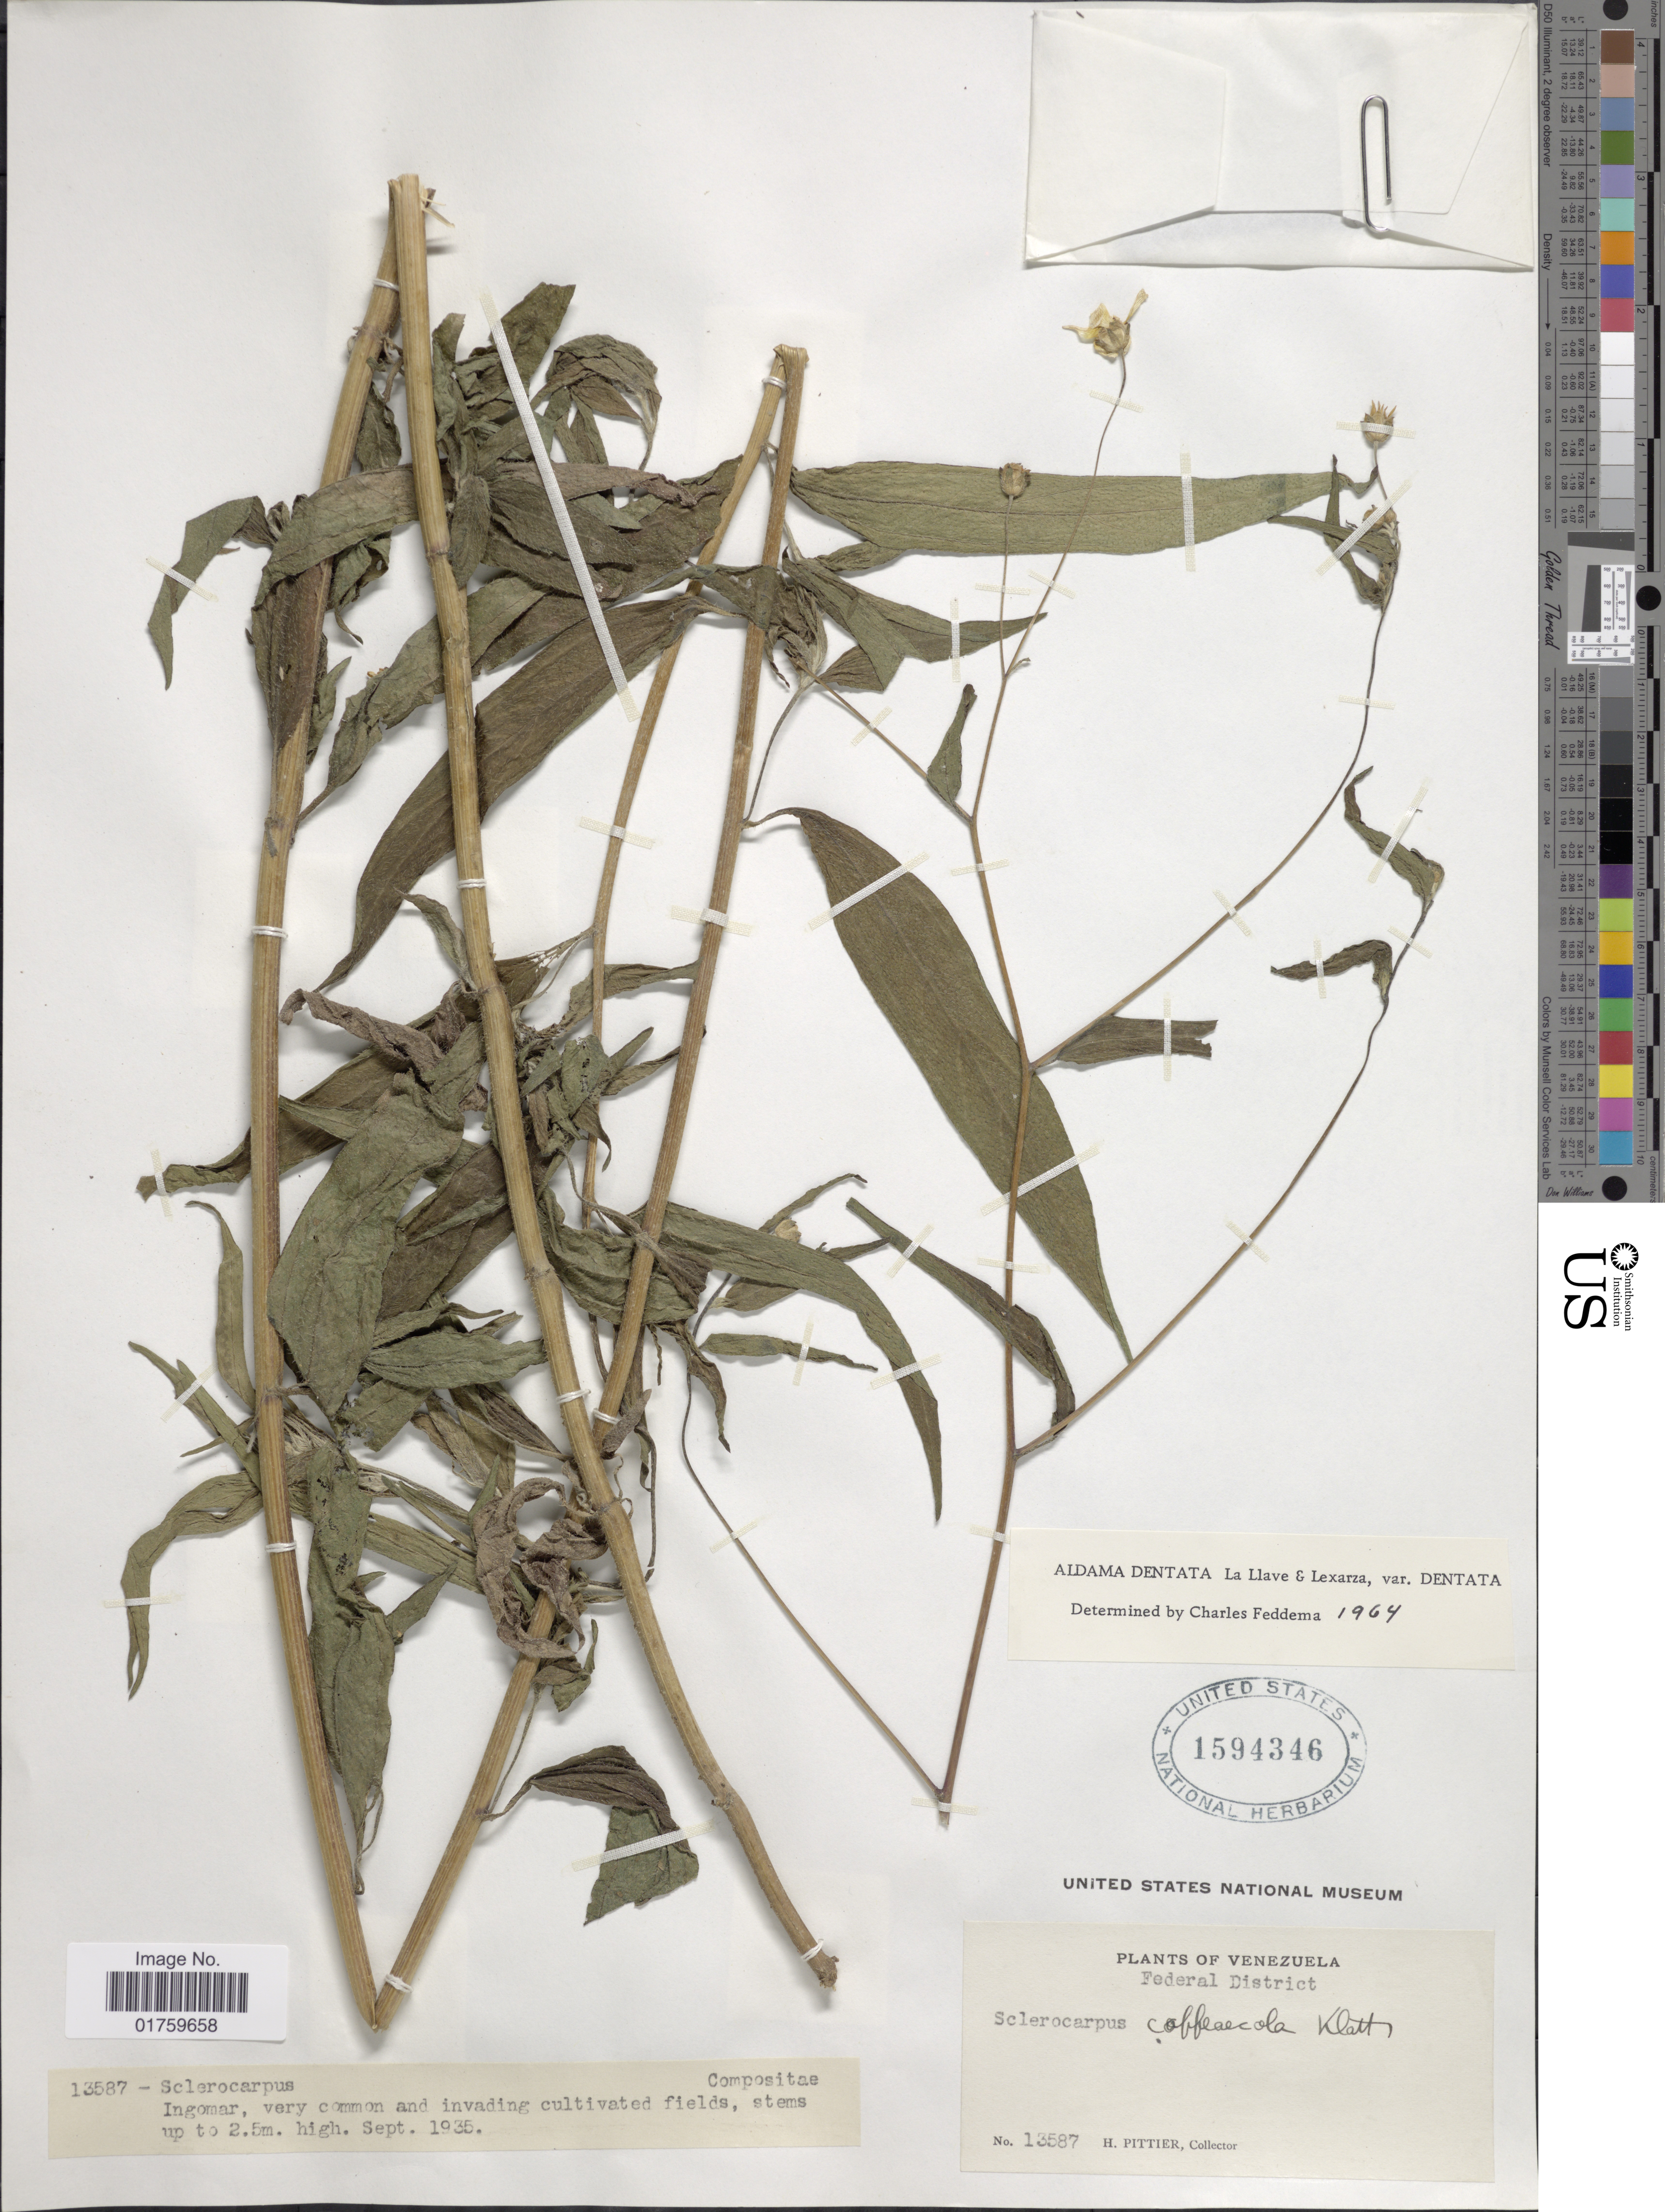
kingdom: Plantae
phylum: Tracheophyta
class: Magnoliopsida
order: Asterales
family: Asteraceae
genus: Aldama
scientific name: Aldama dentata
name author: La Llave ex La Llave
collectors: H. F. Pittier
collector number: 13587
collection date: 1935-09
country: Venezuela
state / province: Distrito Federal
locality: Ingomar, very common and invading cultivated fields.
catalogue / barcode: US 1594346